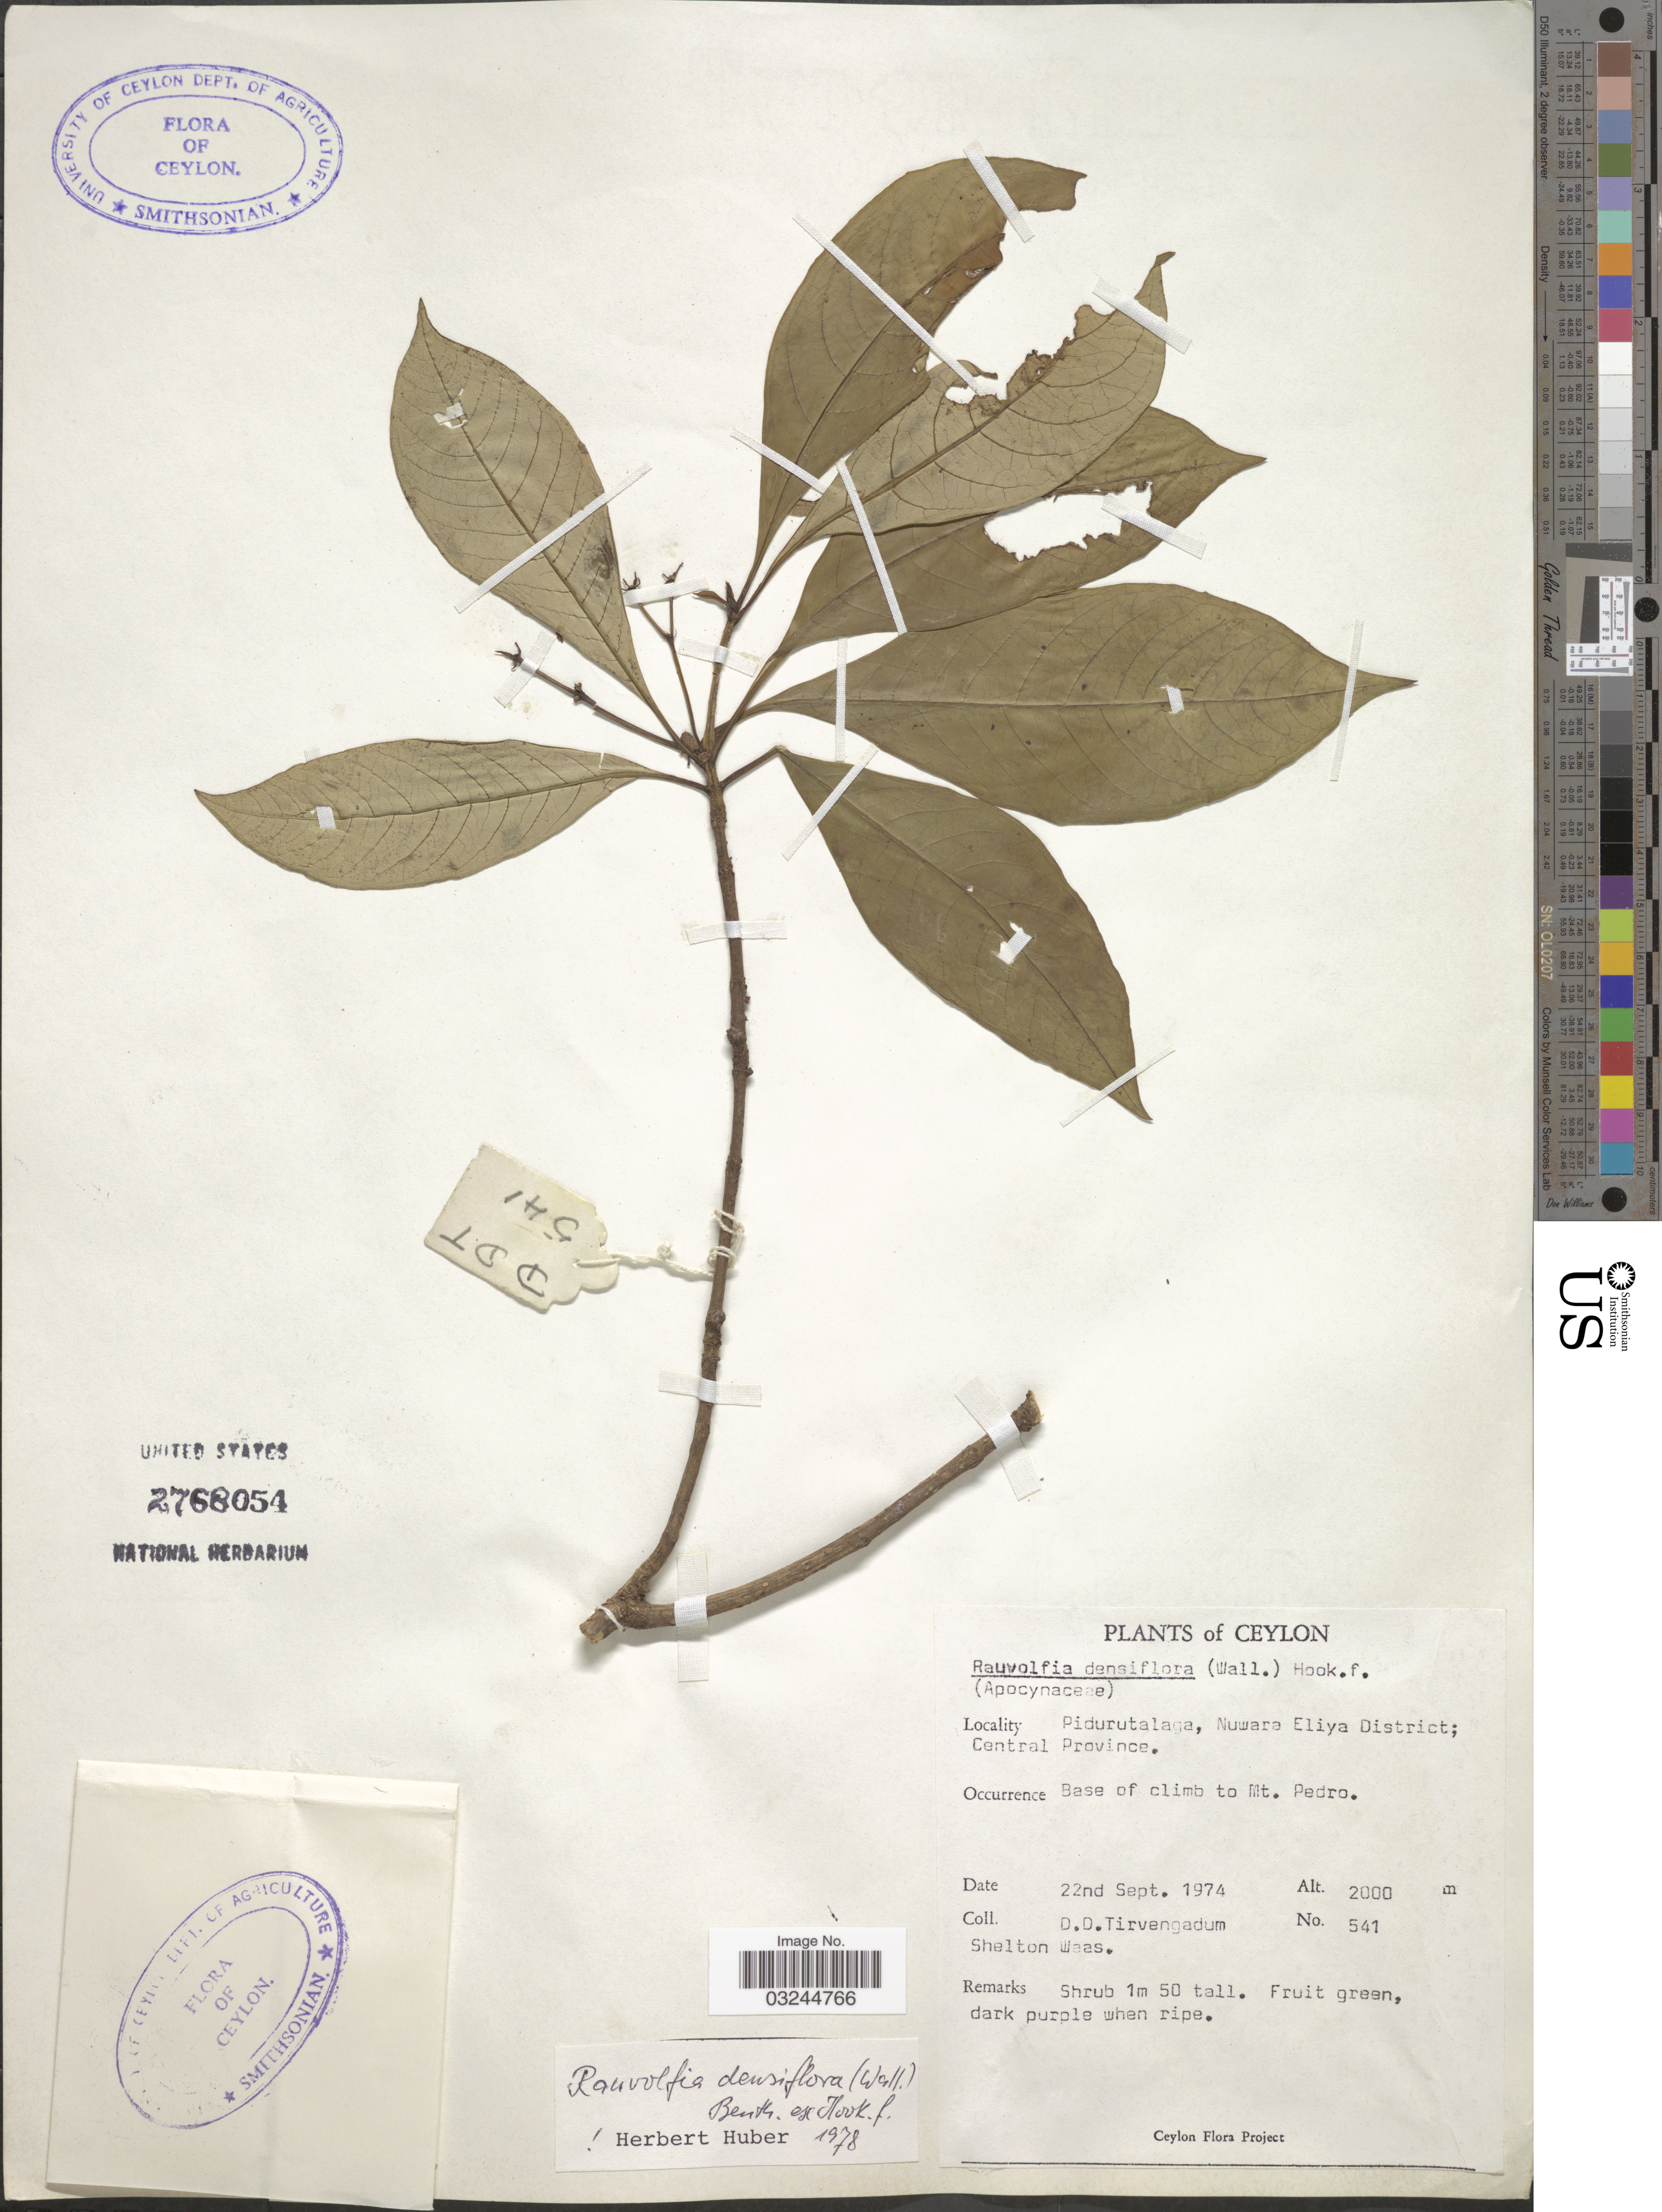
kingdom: Plantae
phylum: Tracheophyta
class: Magnoliopsida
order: Gentianales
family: Apocynaceae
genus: Rauvolfia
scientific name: Rauvolfia densiflora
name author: (Wall.) Benth. ex Hook. f.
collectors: D. Tirvengadum & S. Waas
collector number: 541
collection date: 1974-09-22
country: Sri Lanka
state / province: Central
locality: Ceylon. Pidurutalaga, Nuwara Eliya District. Base of climb to Mt. Pedro.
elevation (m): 2000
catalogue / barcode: US 2768054